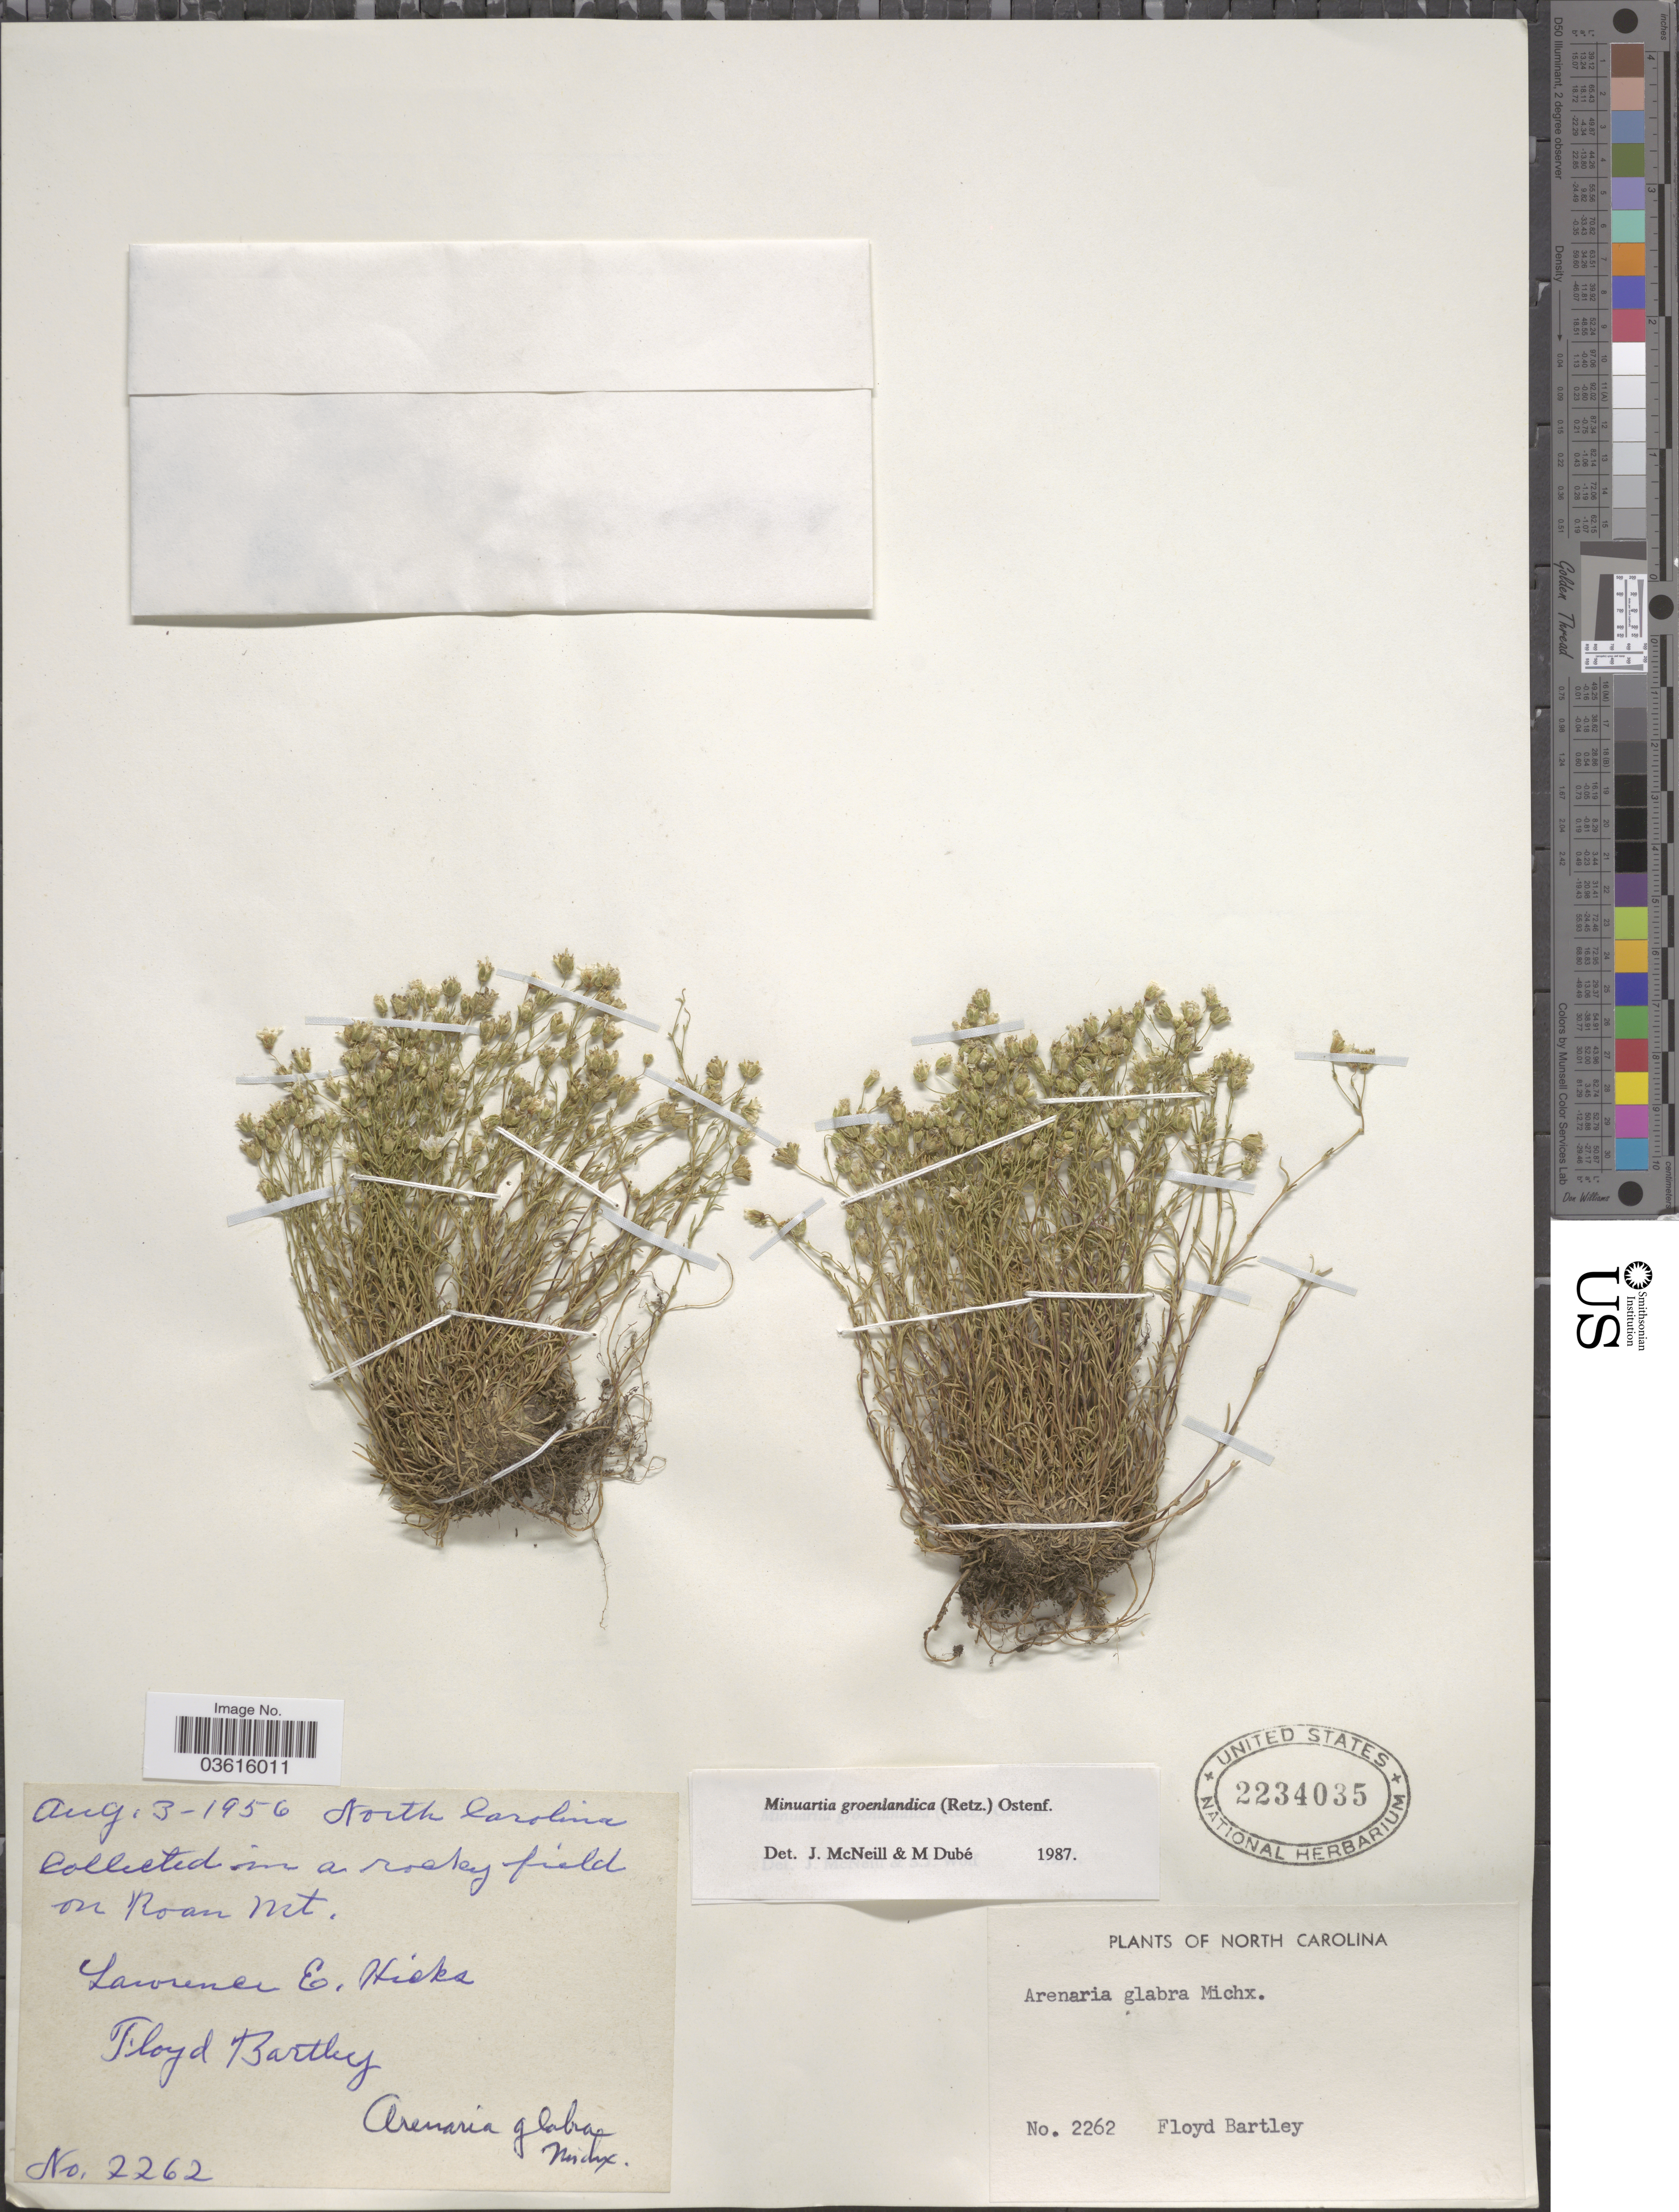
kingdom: Plantae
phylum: Tracheophyta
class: Magnoliopsida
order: Caryophyllales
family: Caryophyllaceae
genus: Minuartia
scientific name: Minuartia groenlandica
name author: (Retz.) Ostenf.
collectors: L. E. Hicks & F. Bartley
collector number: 2262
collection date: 1956-08-03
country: United States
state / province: North Carolina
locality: A rocky field on Roan Mt.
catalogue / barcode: US 2234035